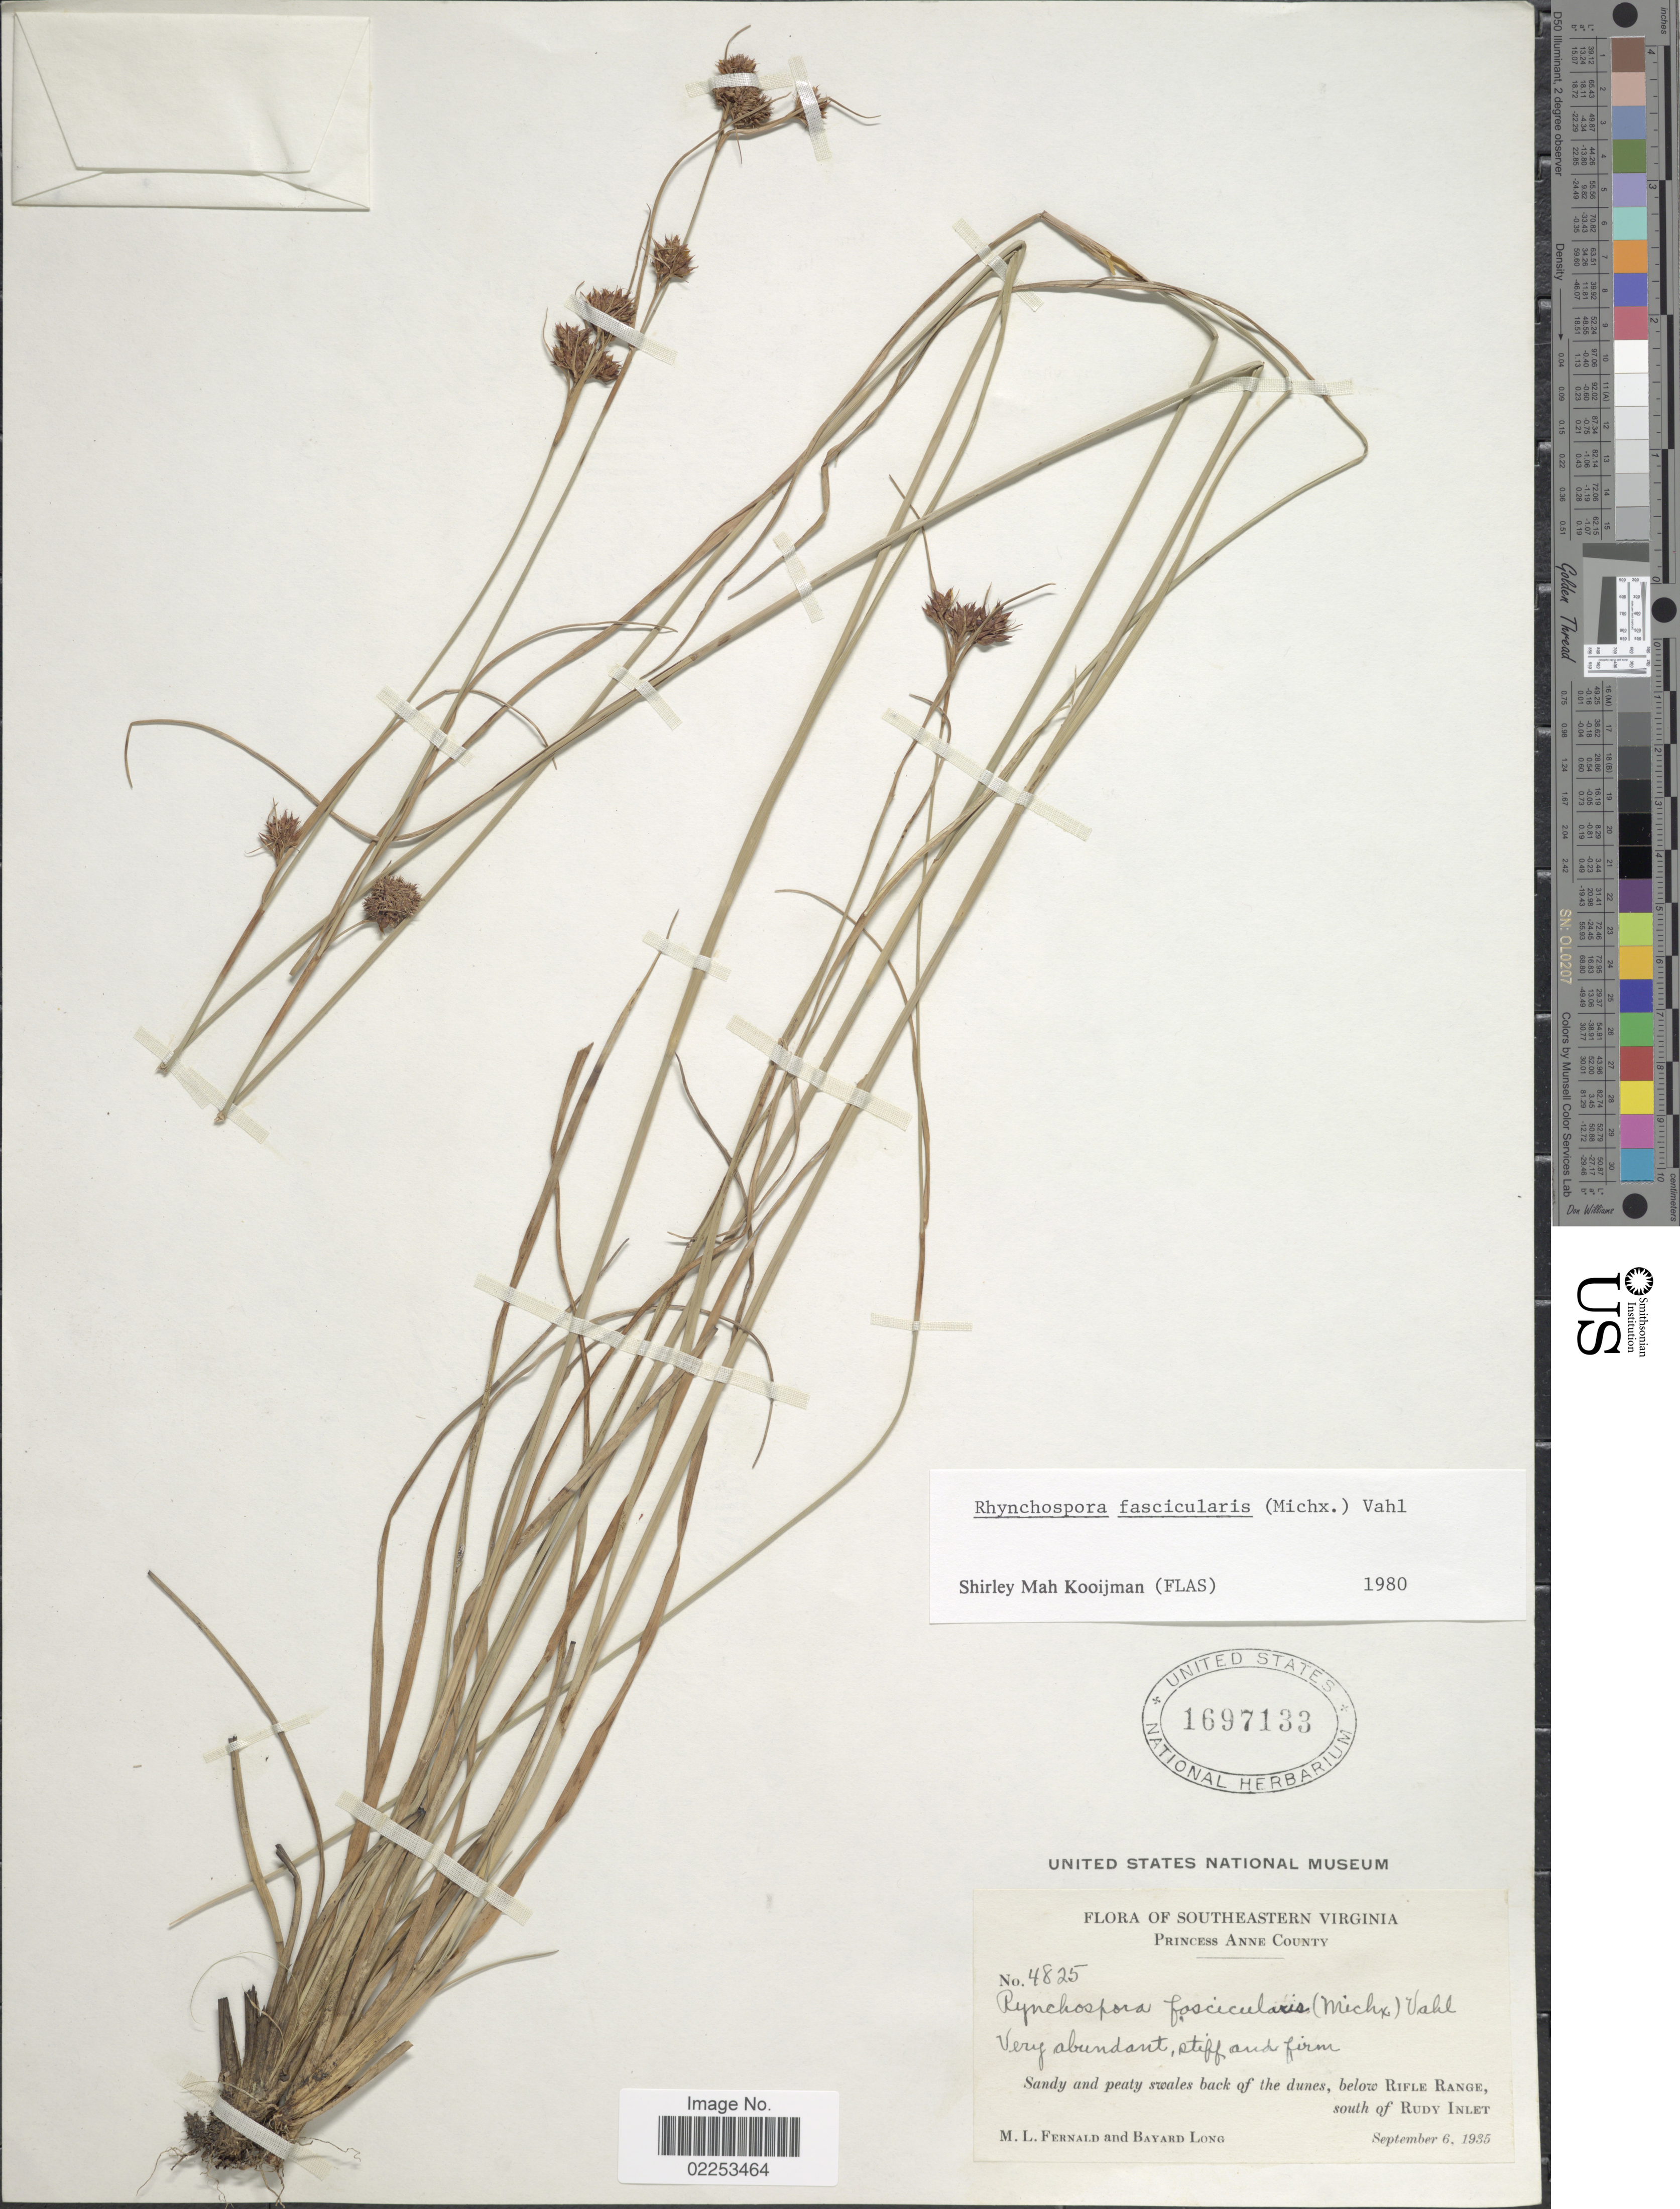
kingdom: Plantae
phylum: Tracheophyta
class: Liliopsida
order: Poales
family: Cyperaceae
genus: Rhynchospora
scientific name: Rhynchospora fascicularis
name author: (Michx.) Vahl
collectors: M. L. Fernald & B. Long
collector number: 4825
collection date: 1935-09-06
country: United States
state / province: Virginia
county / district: City of Virginia Beach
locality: Southeastern Virginia, Princess Anne (=historic county name) County, Sandy and peaty swales back of the dunes, below Rifle Range, south of Rudy Inlet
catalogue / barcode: US 1697133